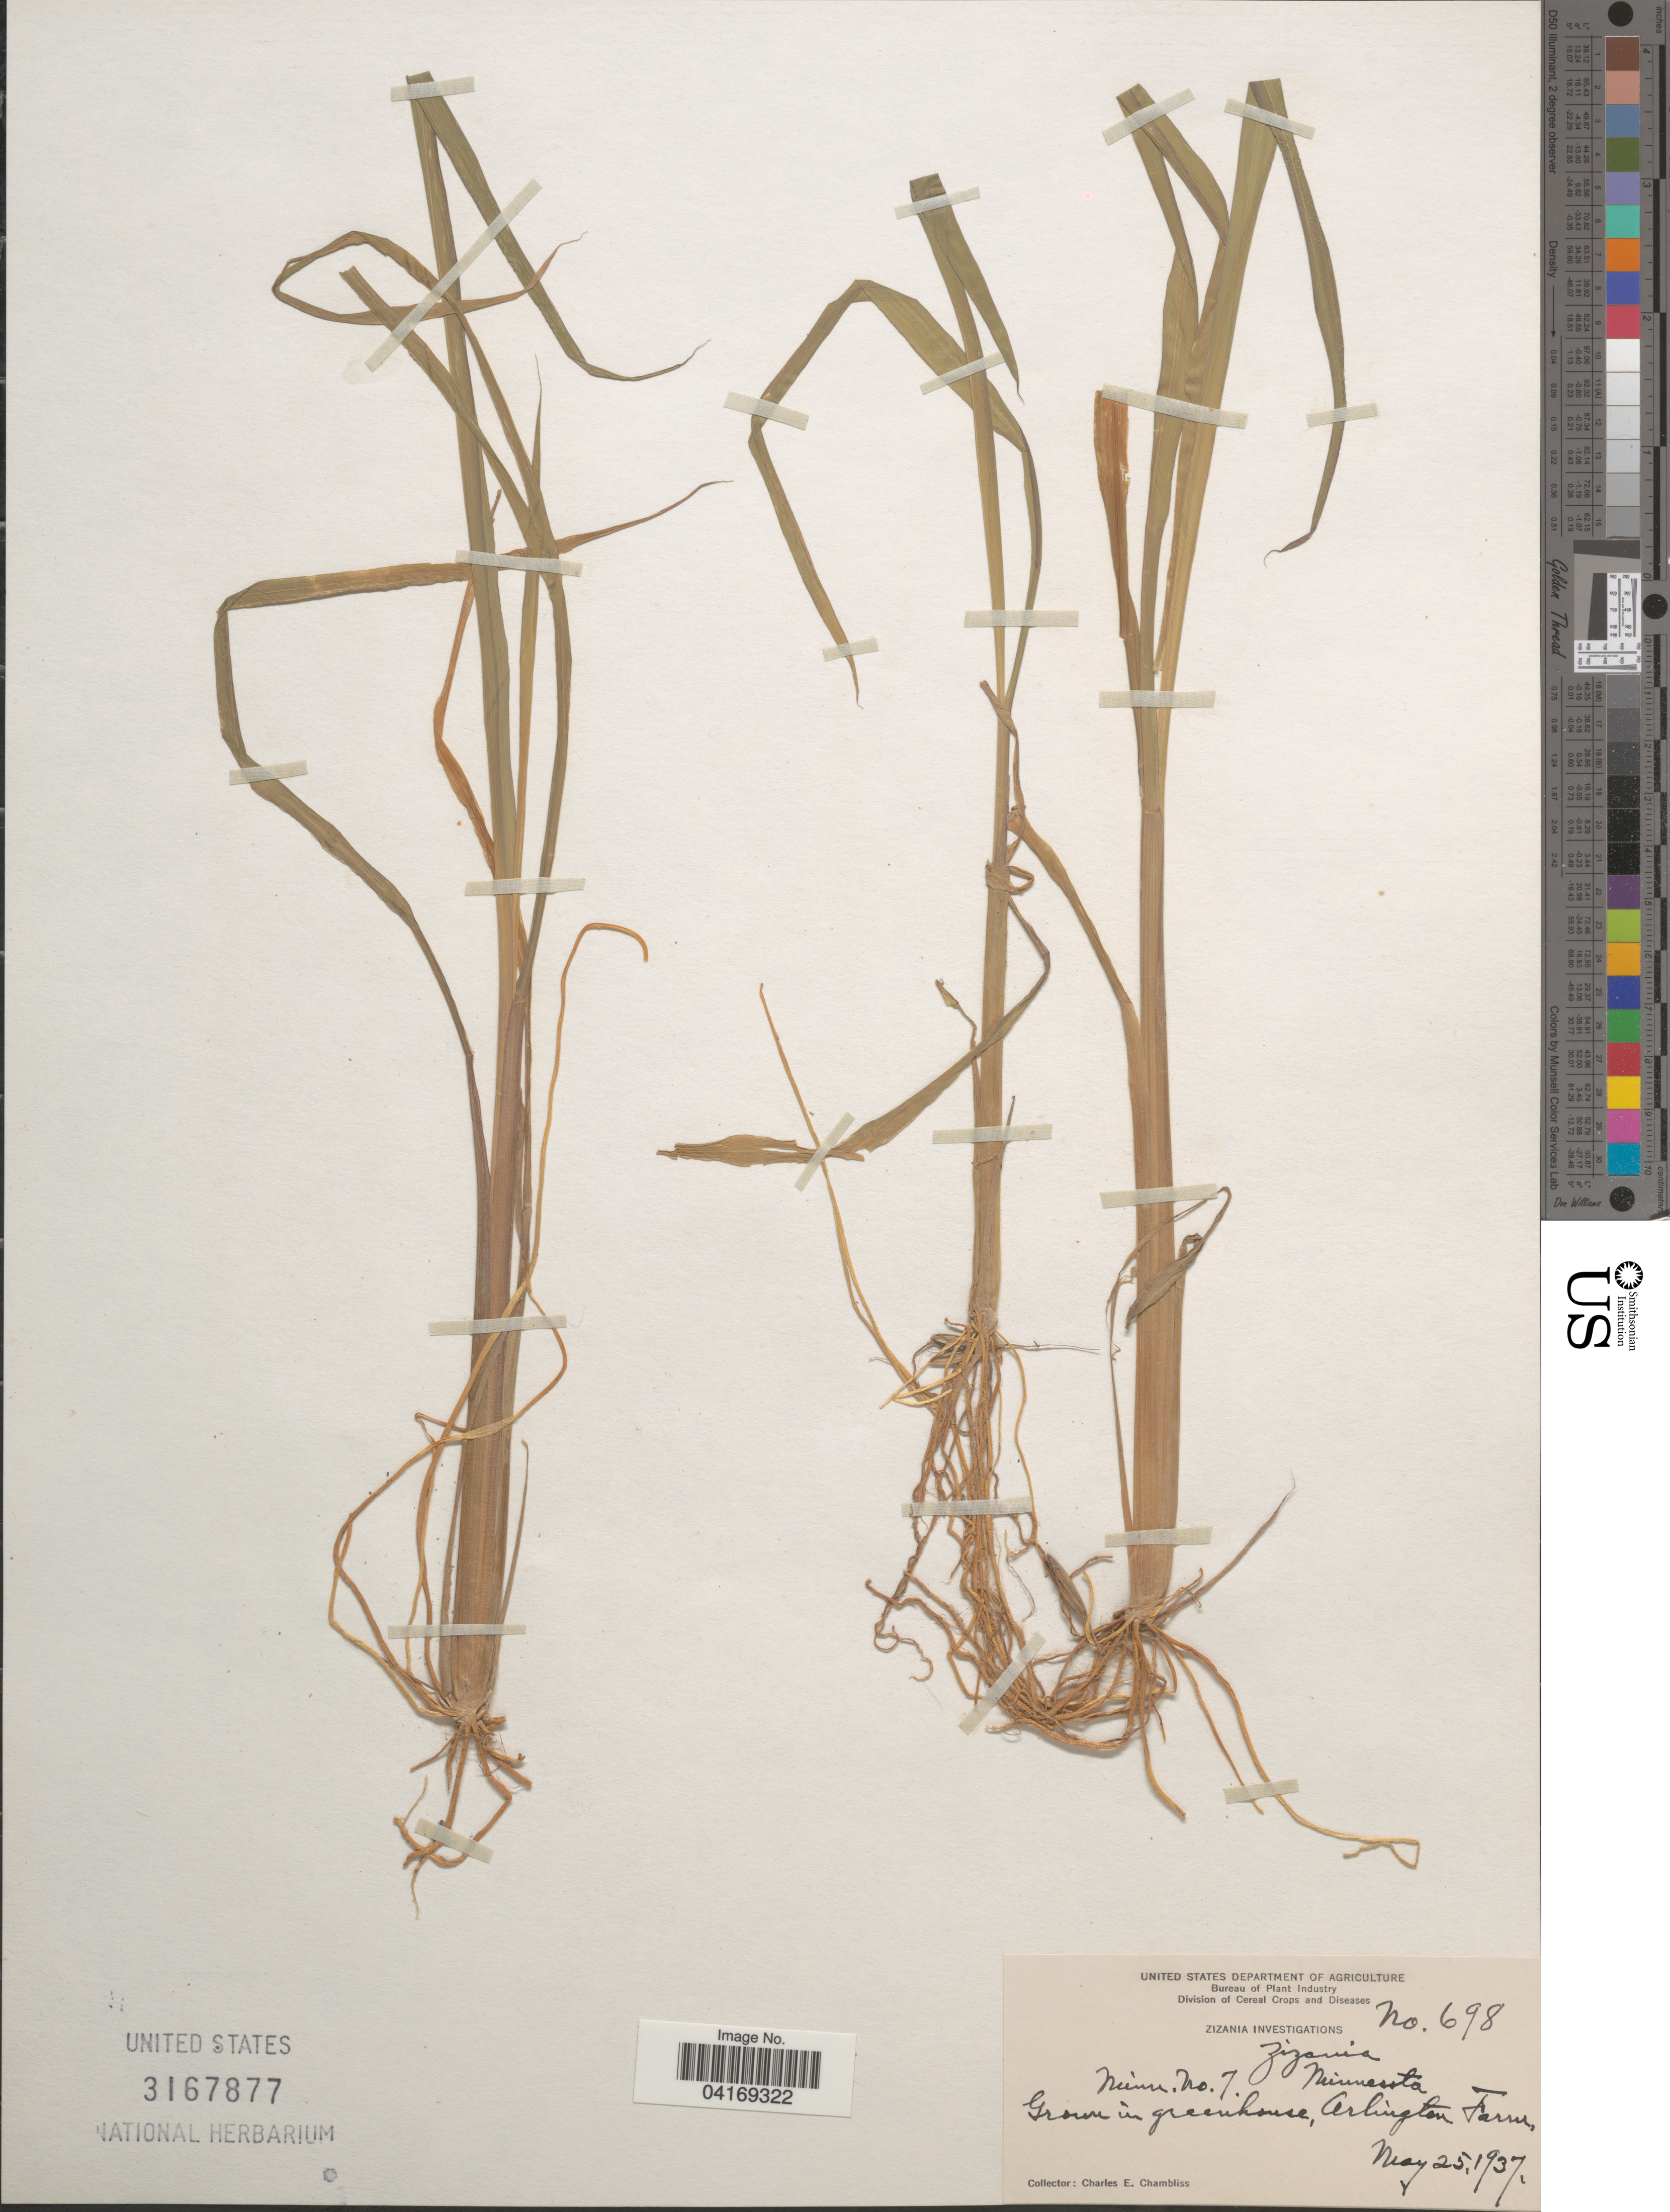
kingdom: Plantae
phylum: Tracheophyta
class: Liliopsida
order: Poales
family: Poaceae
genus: Zizania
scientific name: Zizania sp.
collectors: C. Chambliss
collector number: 698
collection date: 1937-05-25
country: United States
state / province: Virginia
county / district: Arlington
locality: In greenhouse, Arlington Farm.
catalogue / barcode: US 3167877